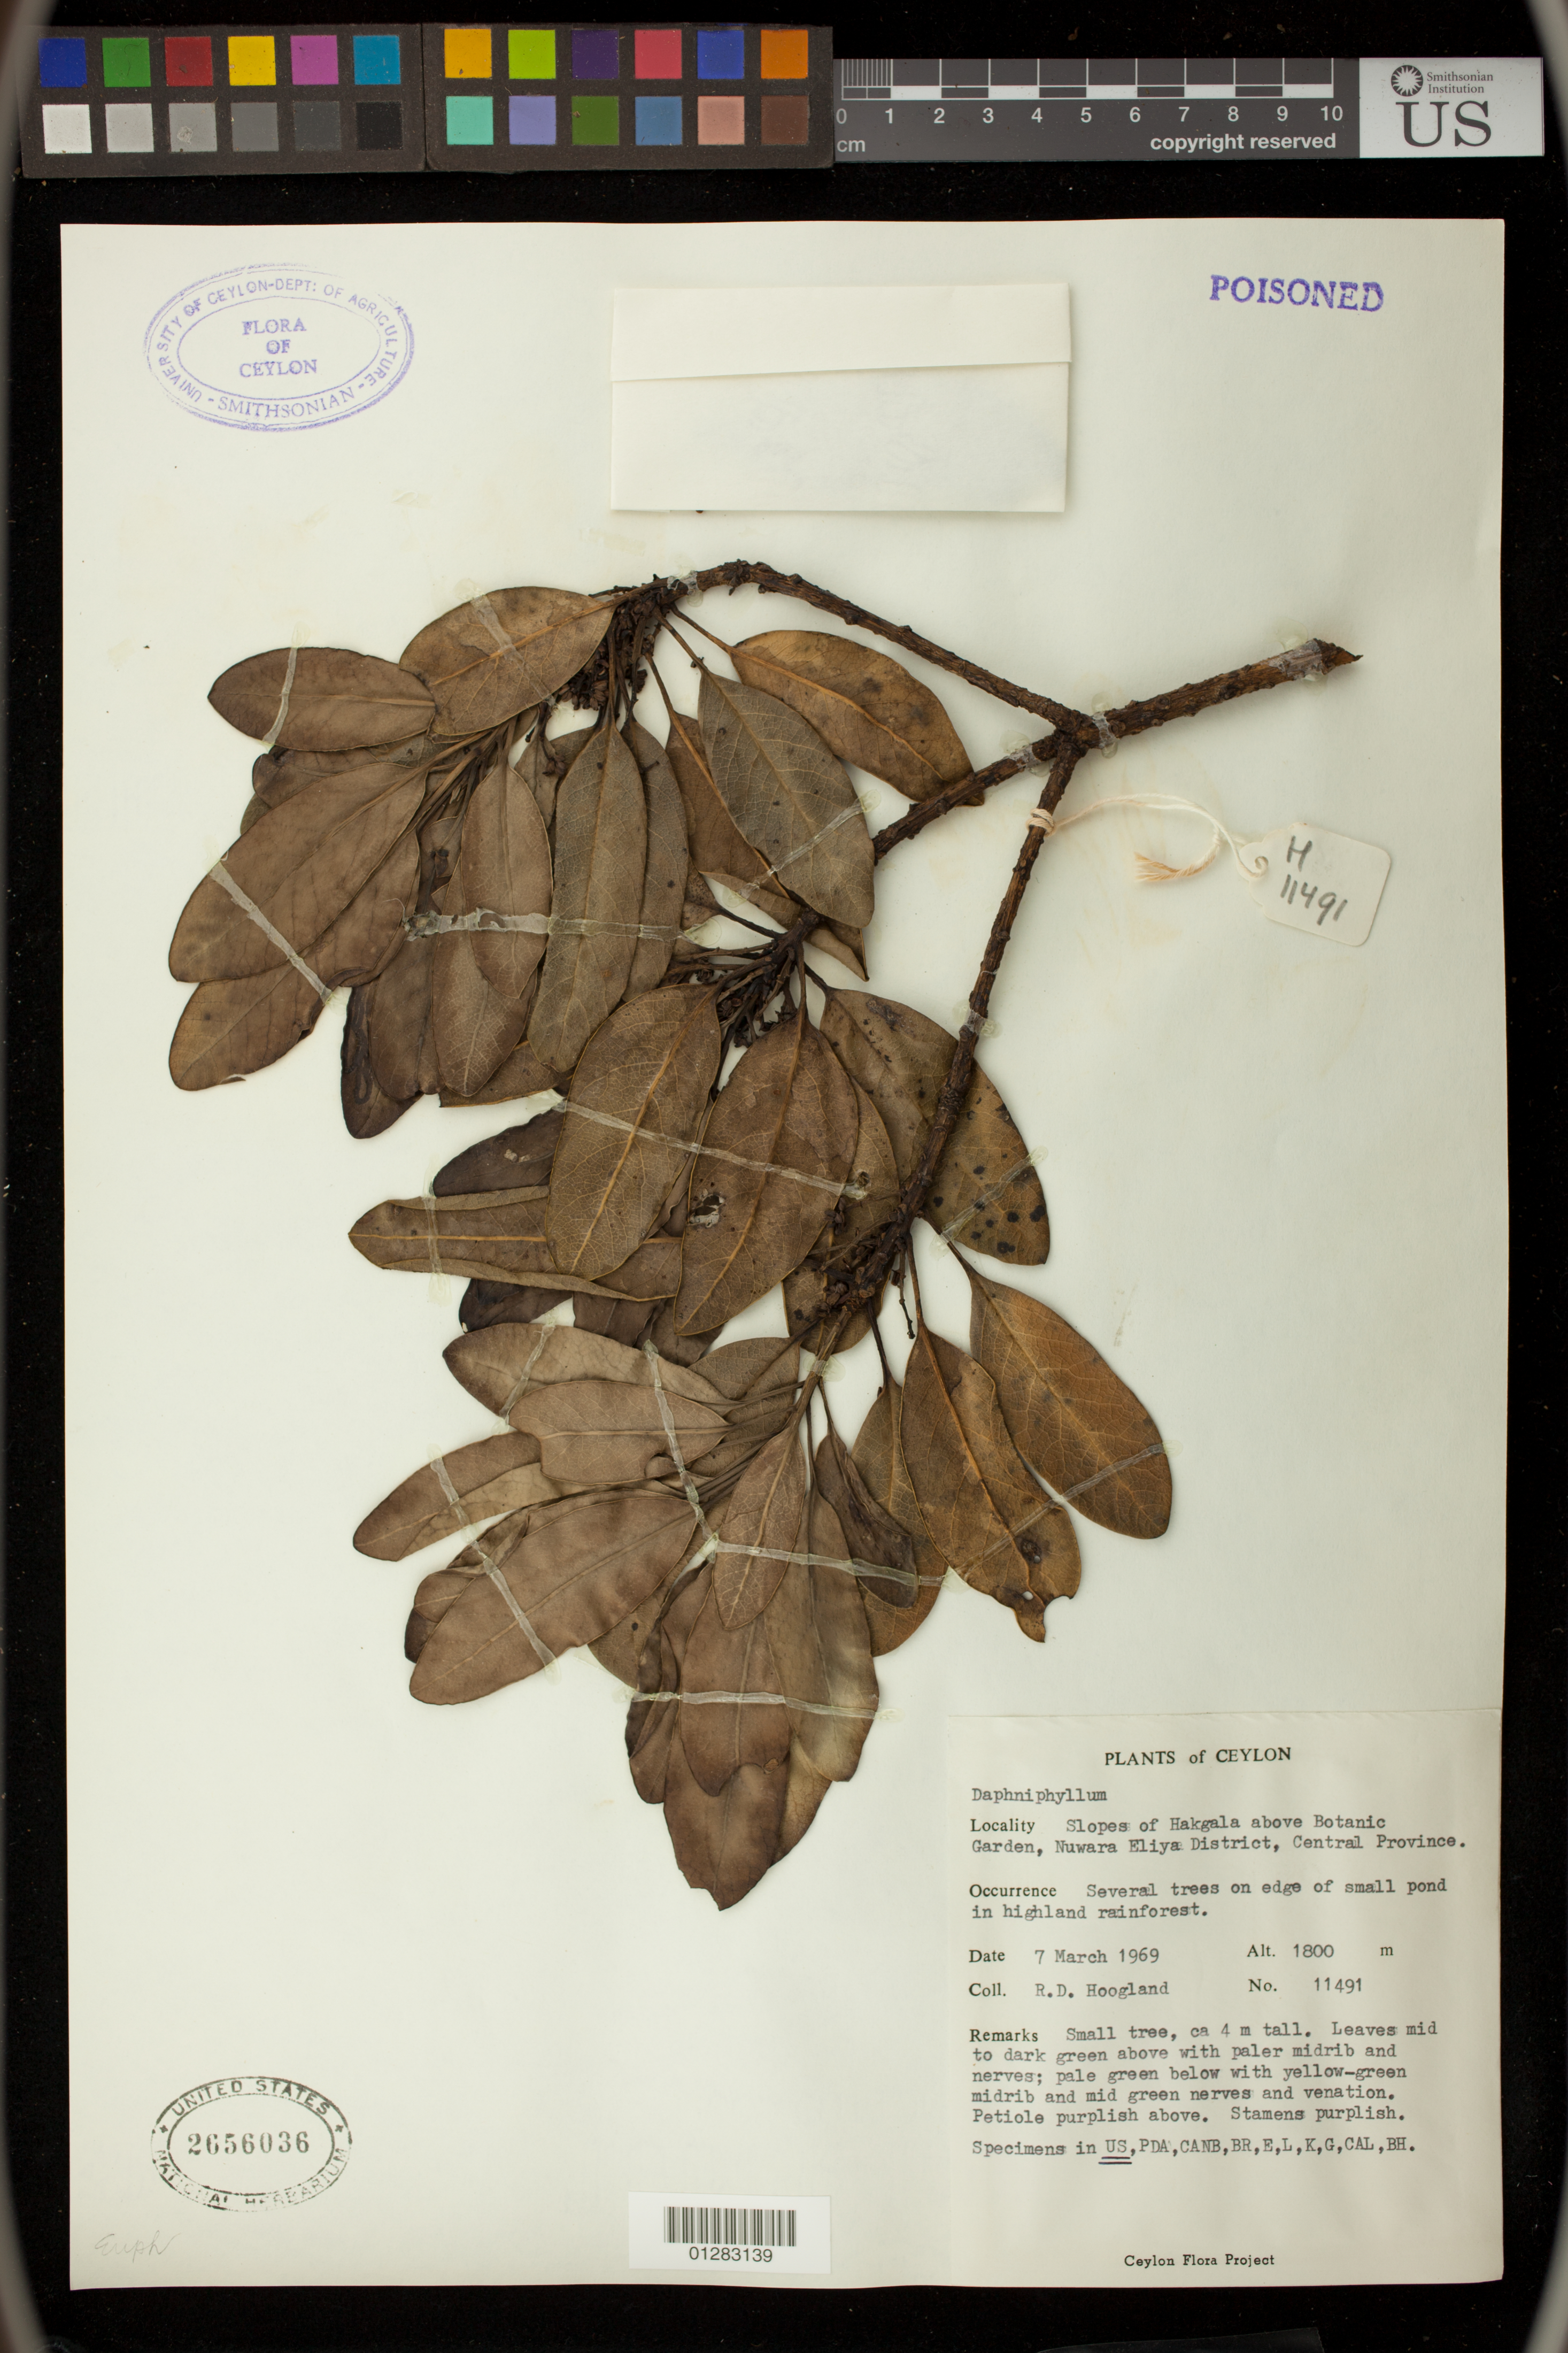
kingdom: Plantae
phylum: Tracheophyta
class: Magnoliopsida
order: Saxifragales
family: Daphniphyllaceae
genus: Daphniphyllum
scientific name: Daphniphyllum sp.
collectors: R. D. Hoogland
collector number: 11491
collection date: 1969-03-07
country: Sri Lanka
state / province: Central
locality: Slopes of hakgala above Botanic Garden, Nuwara Eliya District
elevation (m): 549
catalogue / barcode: US 2656036